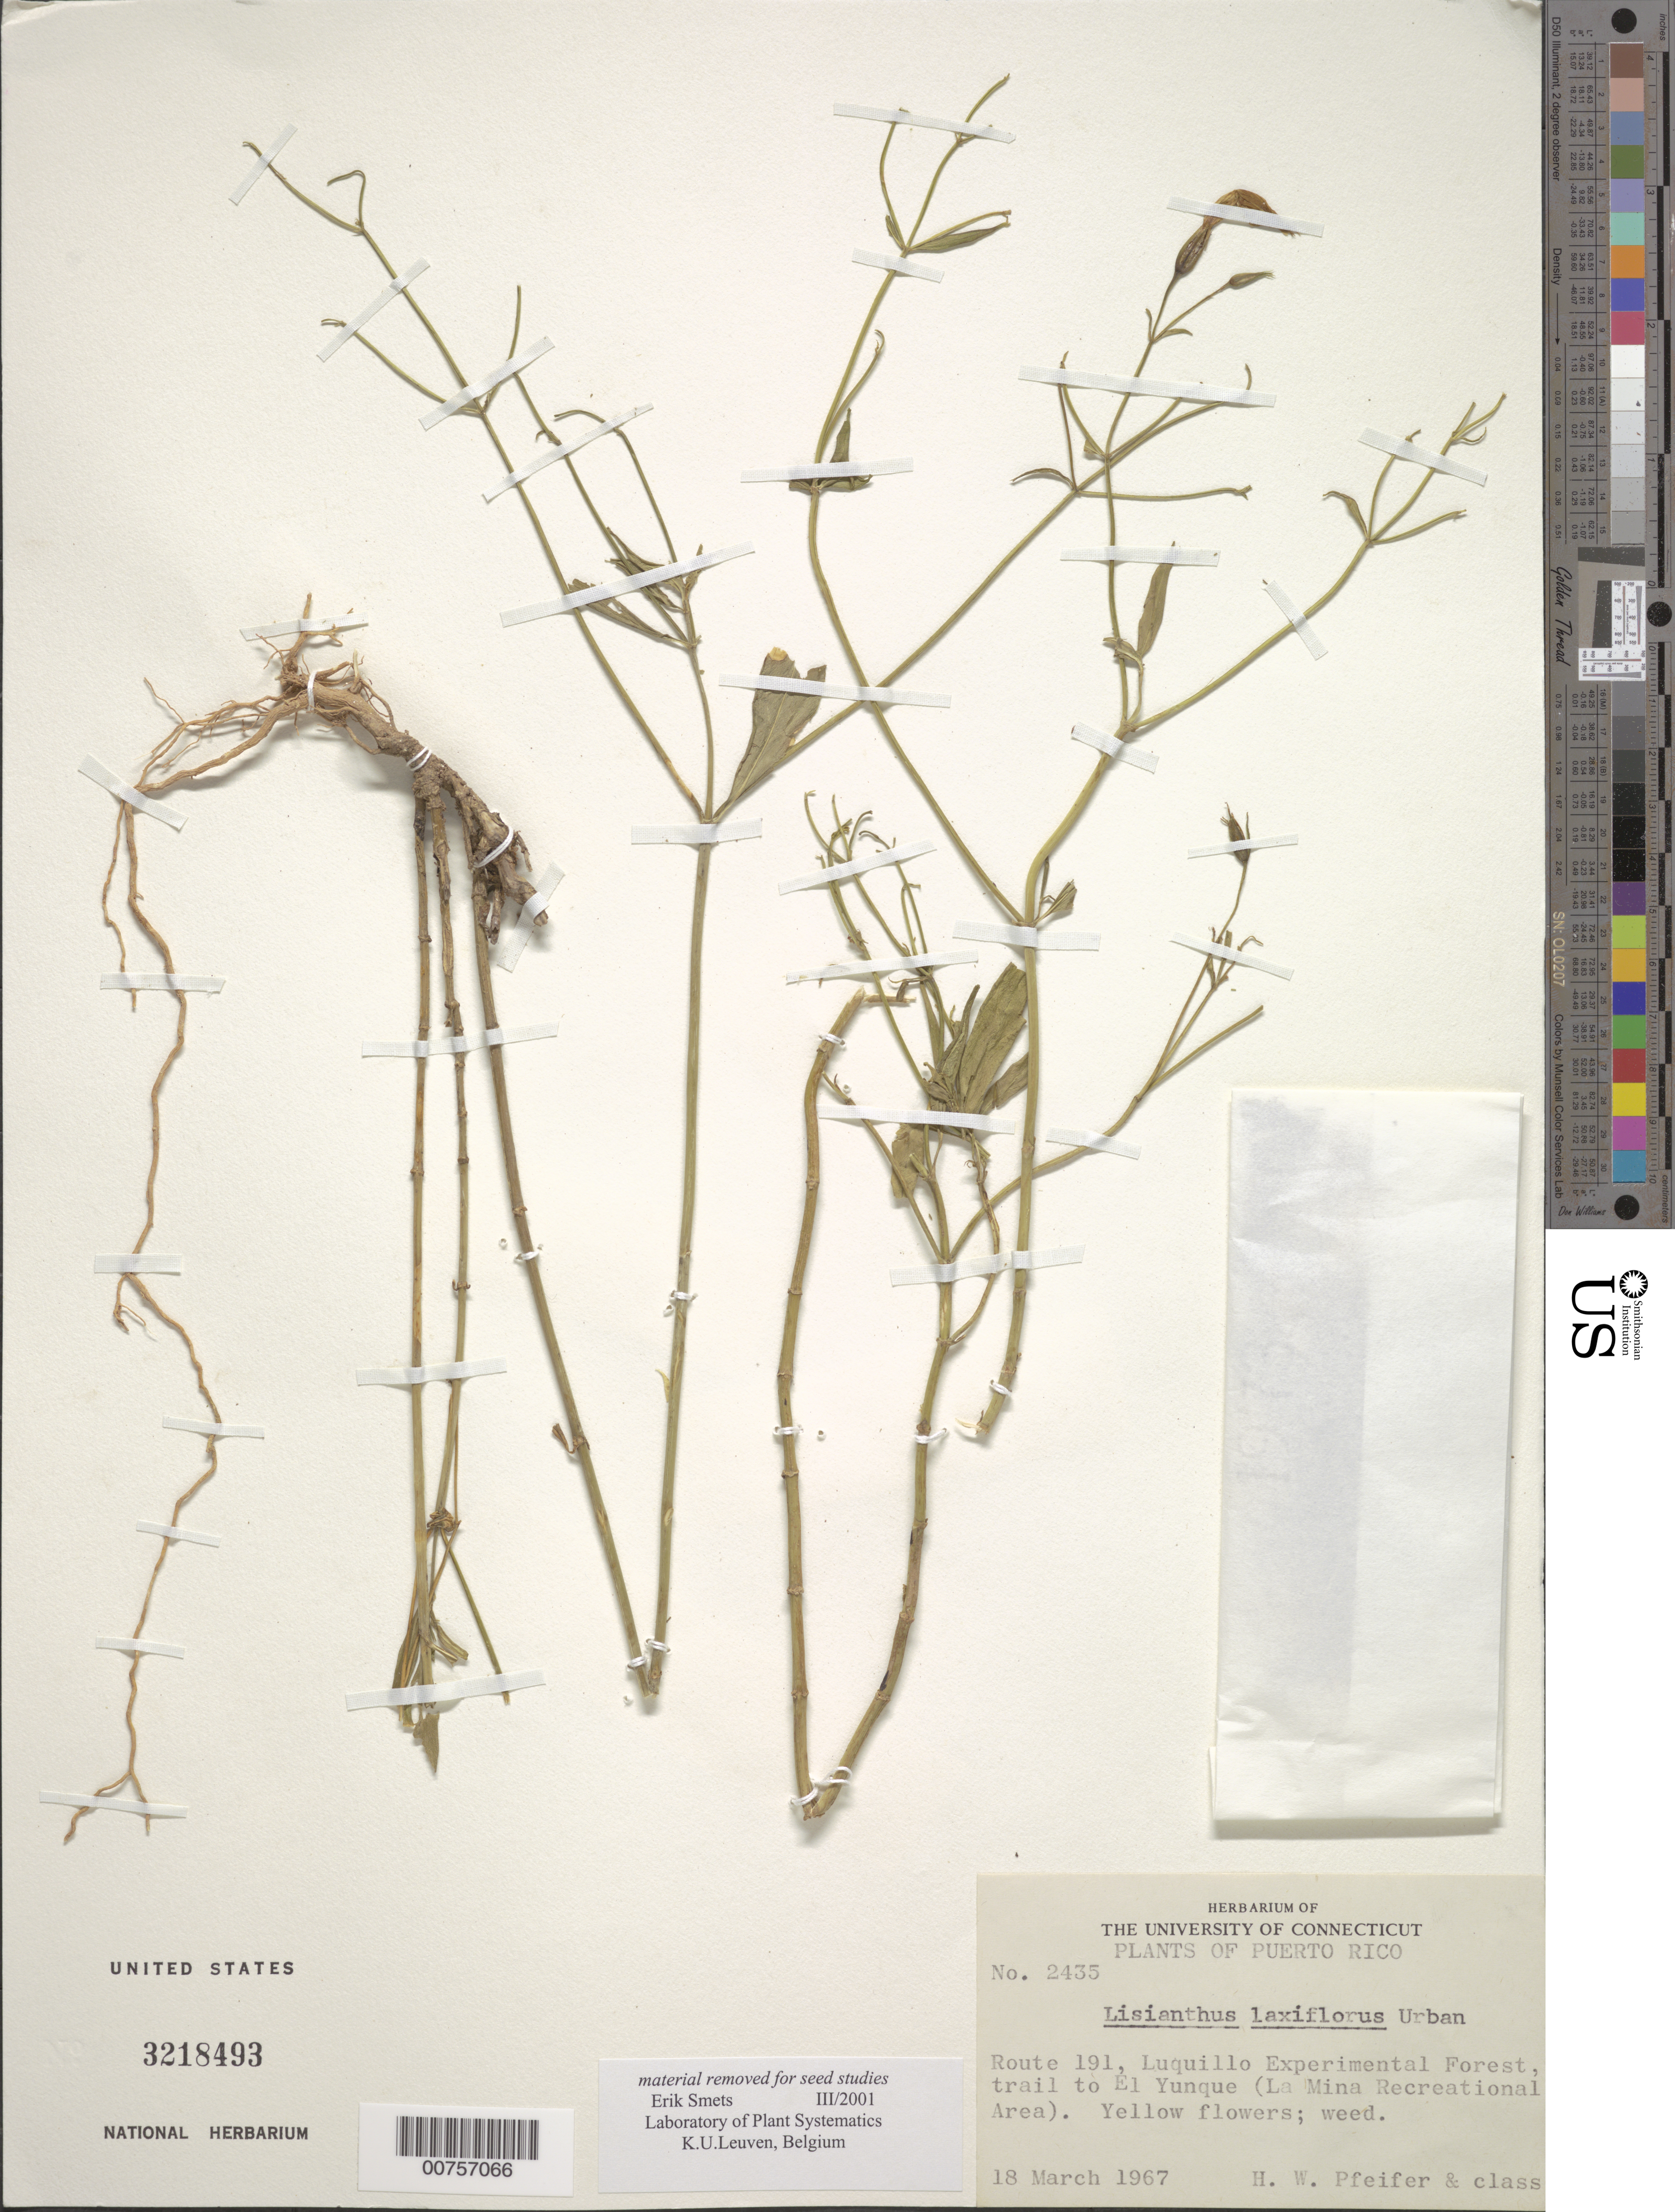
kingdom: Plantae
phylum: Tracheophyta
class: Magnoliopsida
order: Gentianales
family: Gentianaceae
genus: Lisianthius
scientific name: Lisianthius laxiflorus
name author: Urb.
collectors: H. W. Pfeifer & Class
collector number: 2435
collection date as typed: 18 Mar 1967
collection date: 1967-03-18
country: Puerto Rico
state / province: Luquillo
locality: Route 191, Luquillo Experimental Forest, trail to El Yunque (La Mina Recreational Area)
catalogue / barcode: US 3218493